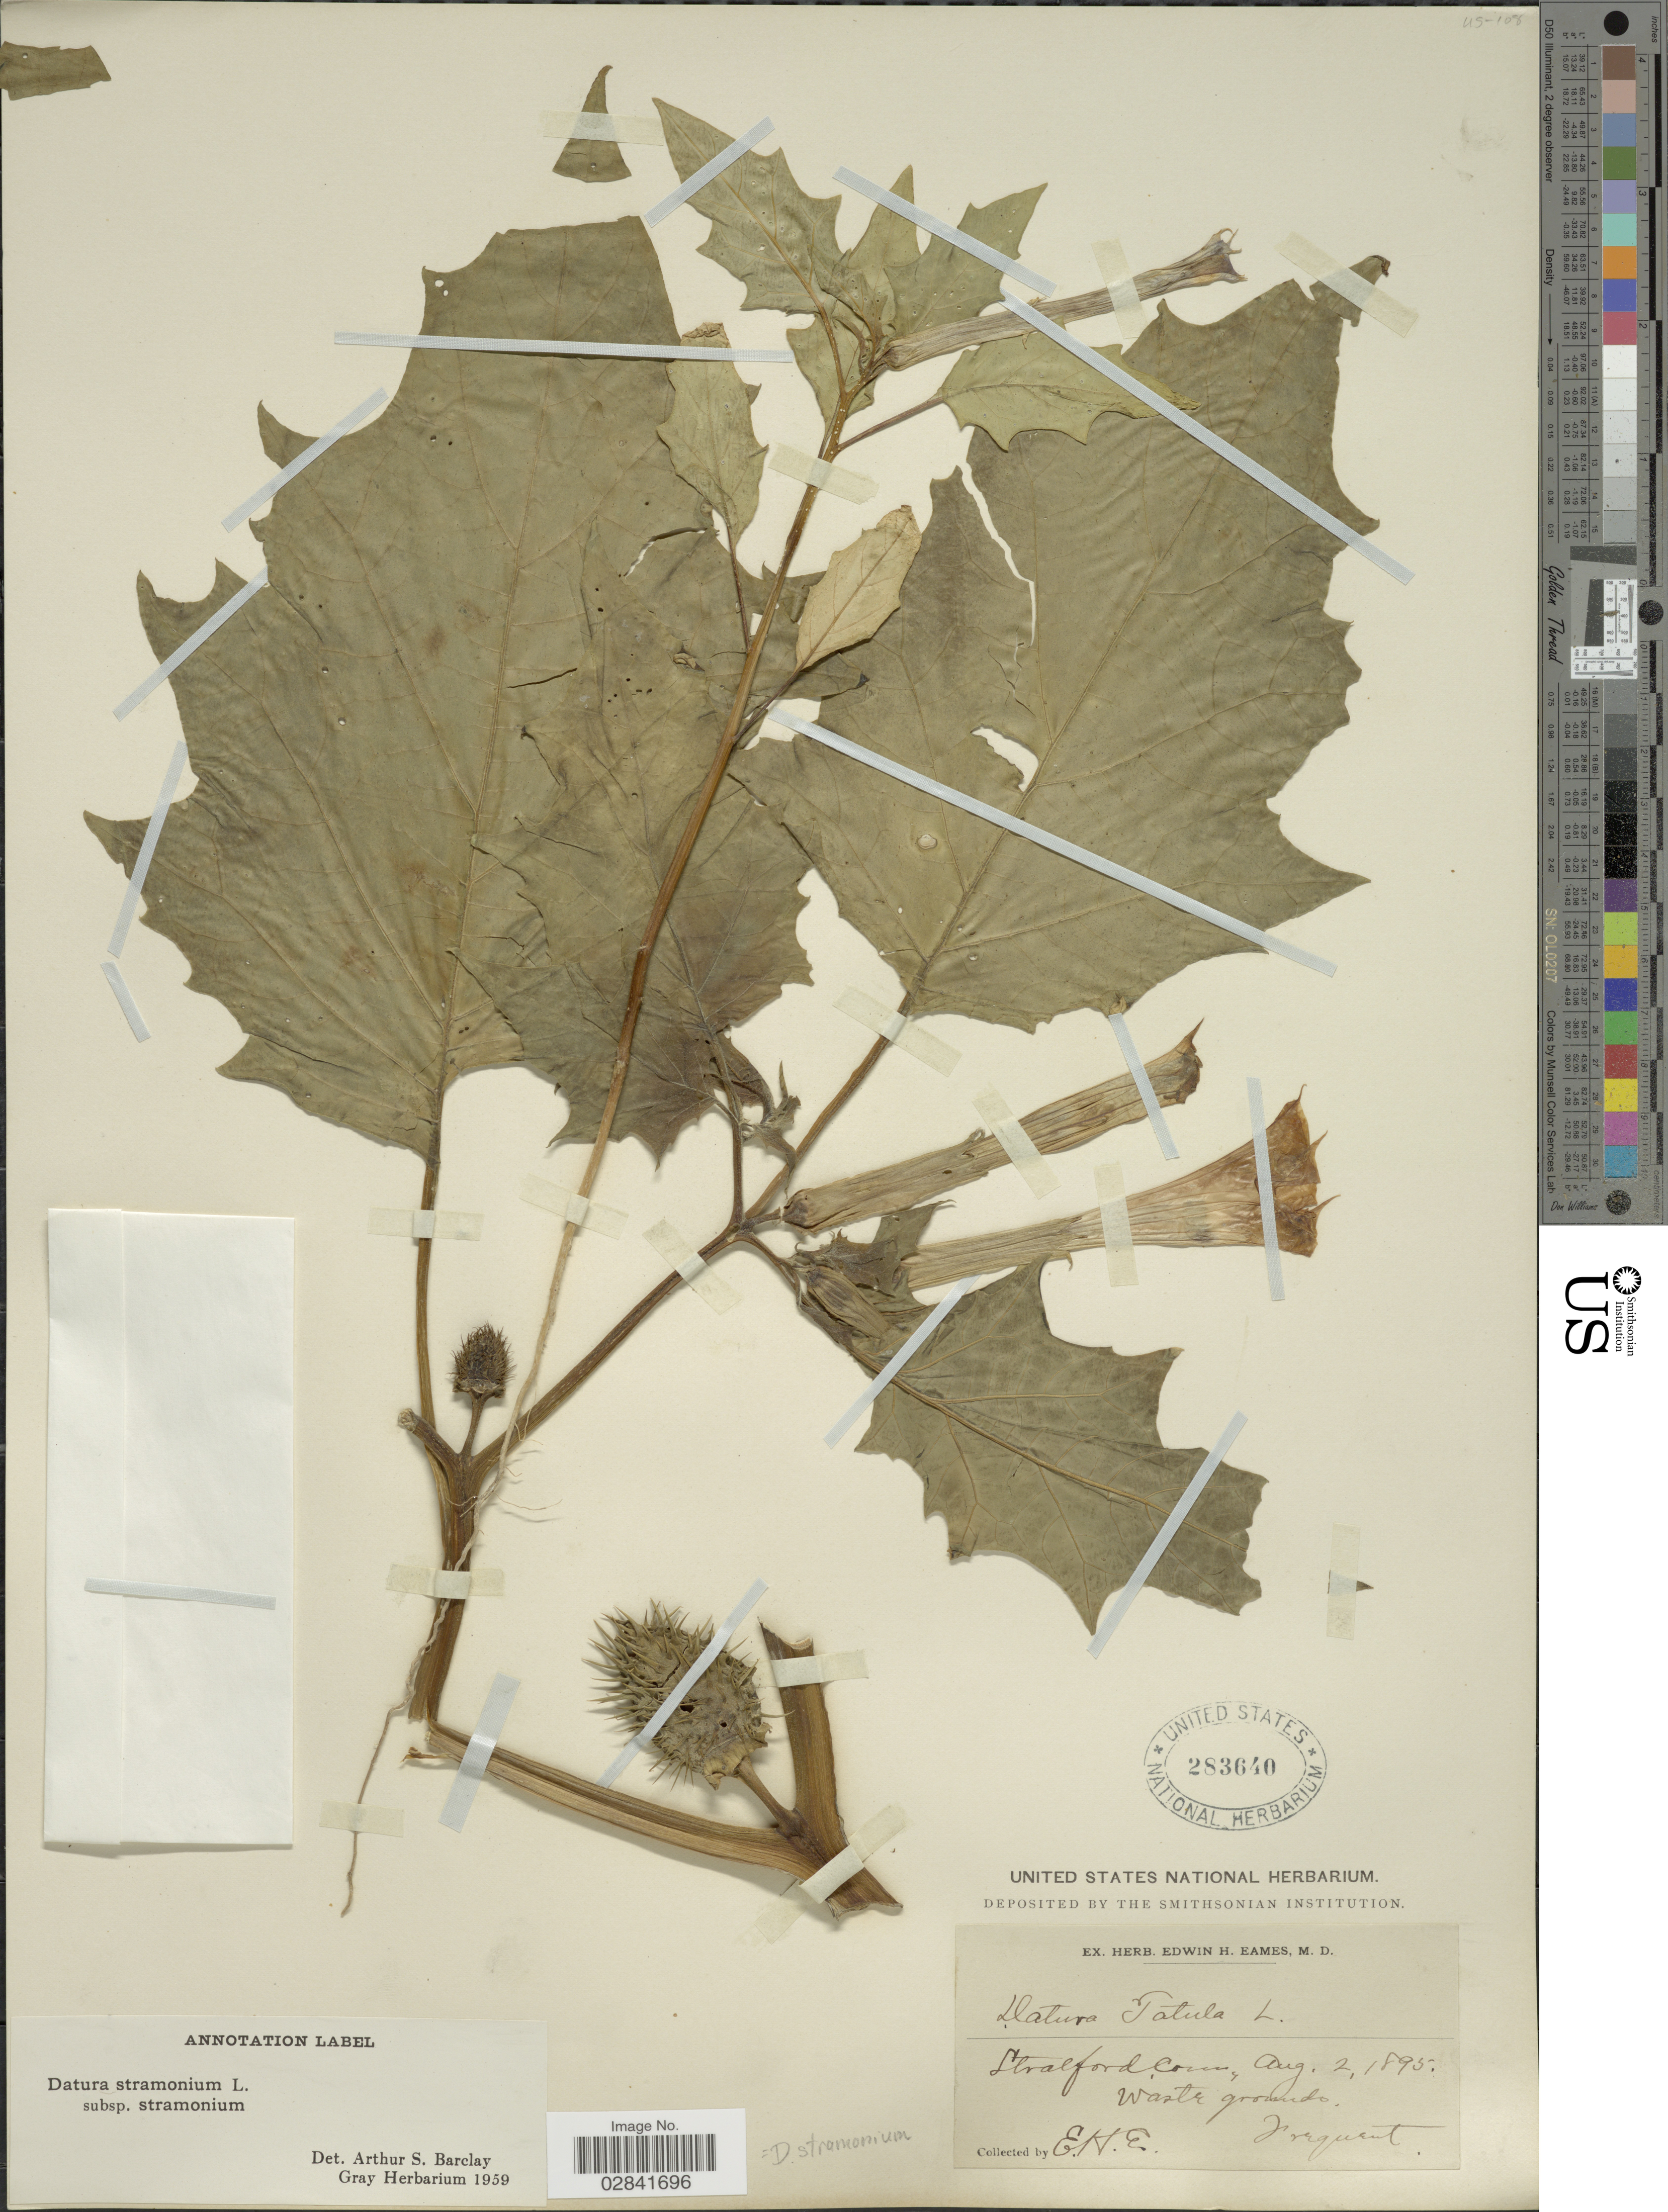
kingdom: Plantae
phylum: Tracheophyta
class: Magnoliopsida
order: Solanales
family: Solanaceae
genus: Datura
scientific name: Datura stramonium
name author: L.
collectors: E. H. Eames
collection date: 1895-08-02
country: United States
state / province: Connecticut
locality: Stratford.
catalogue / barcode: US 283640